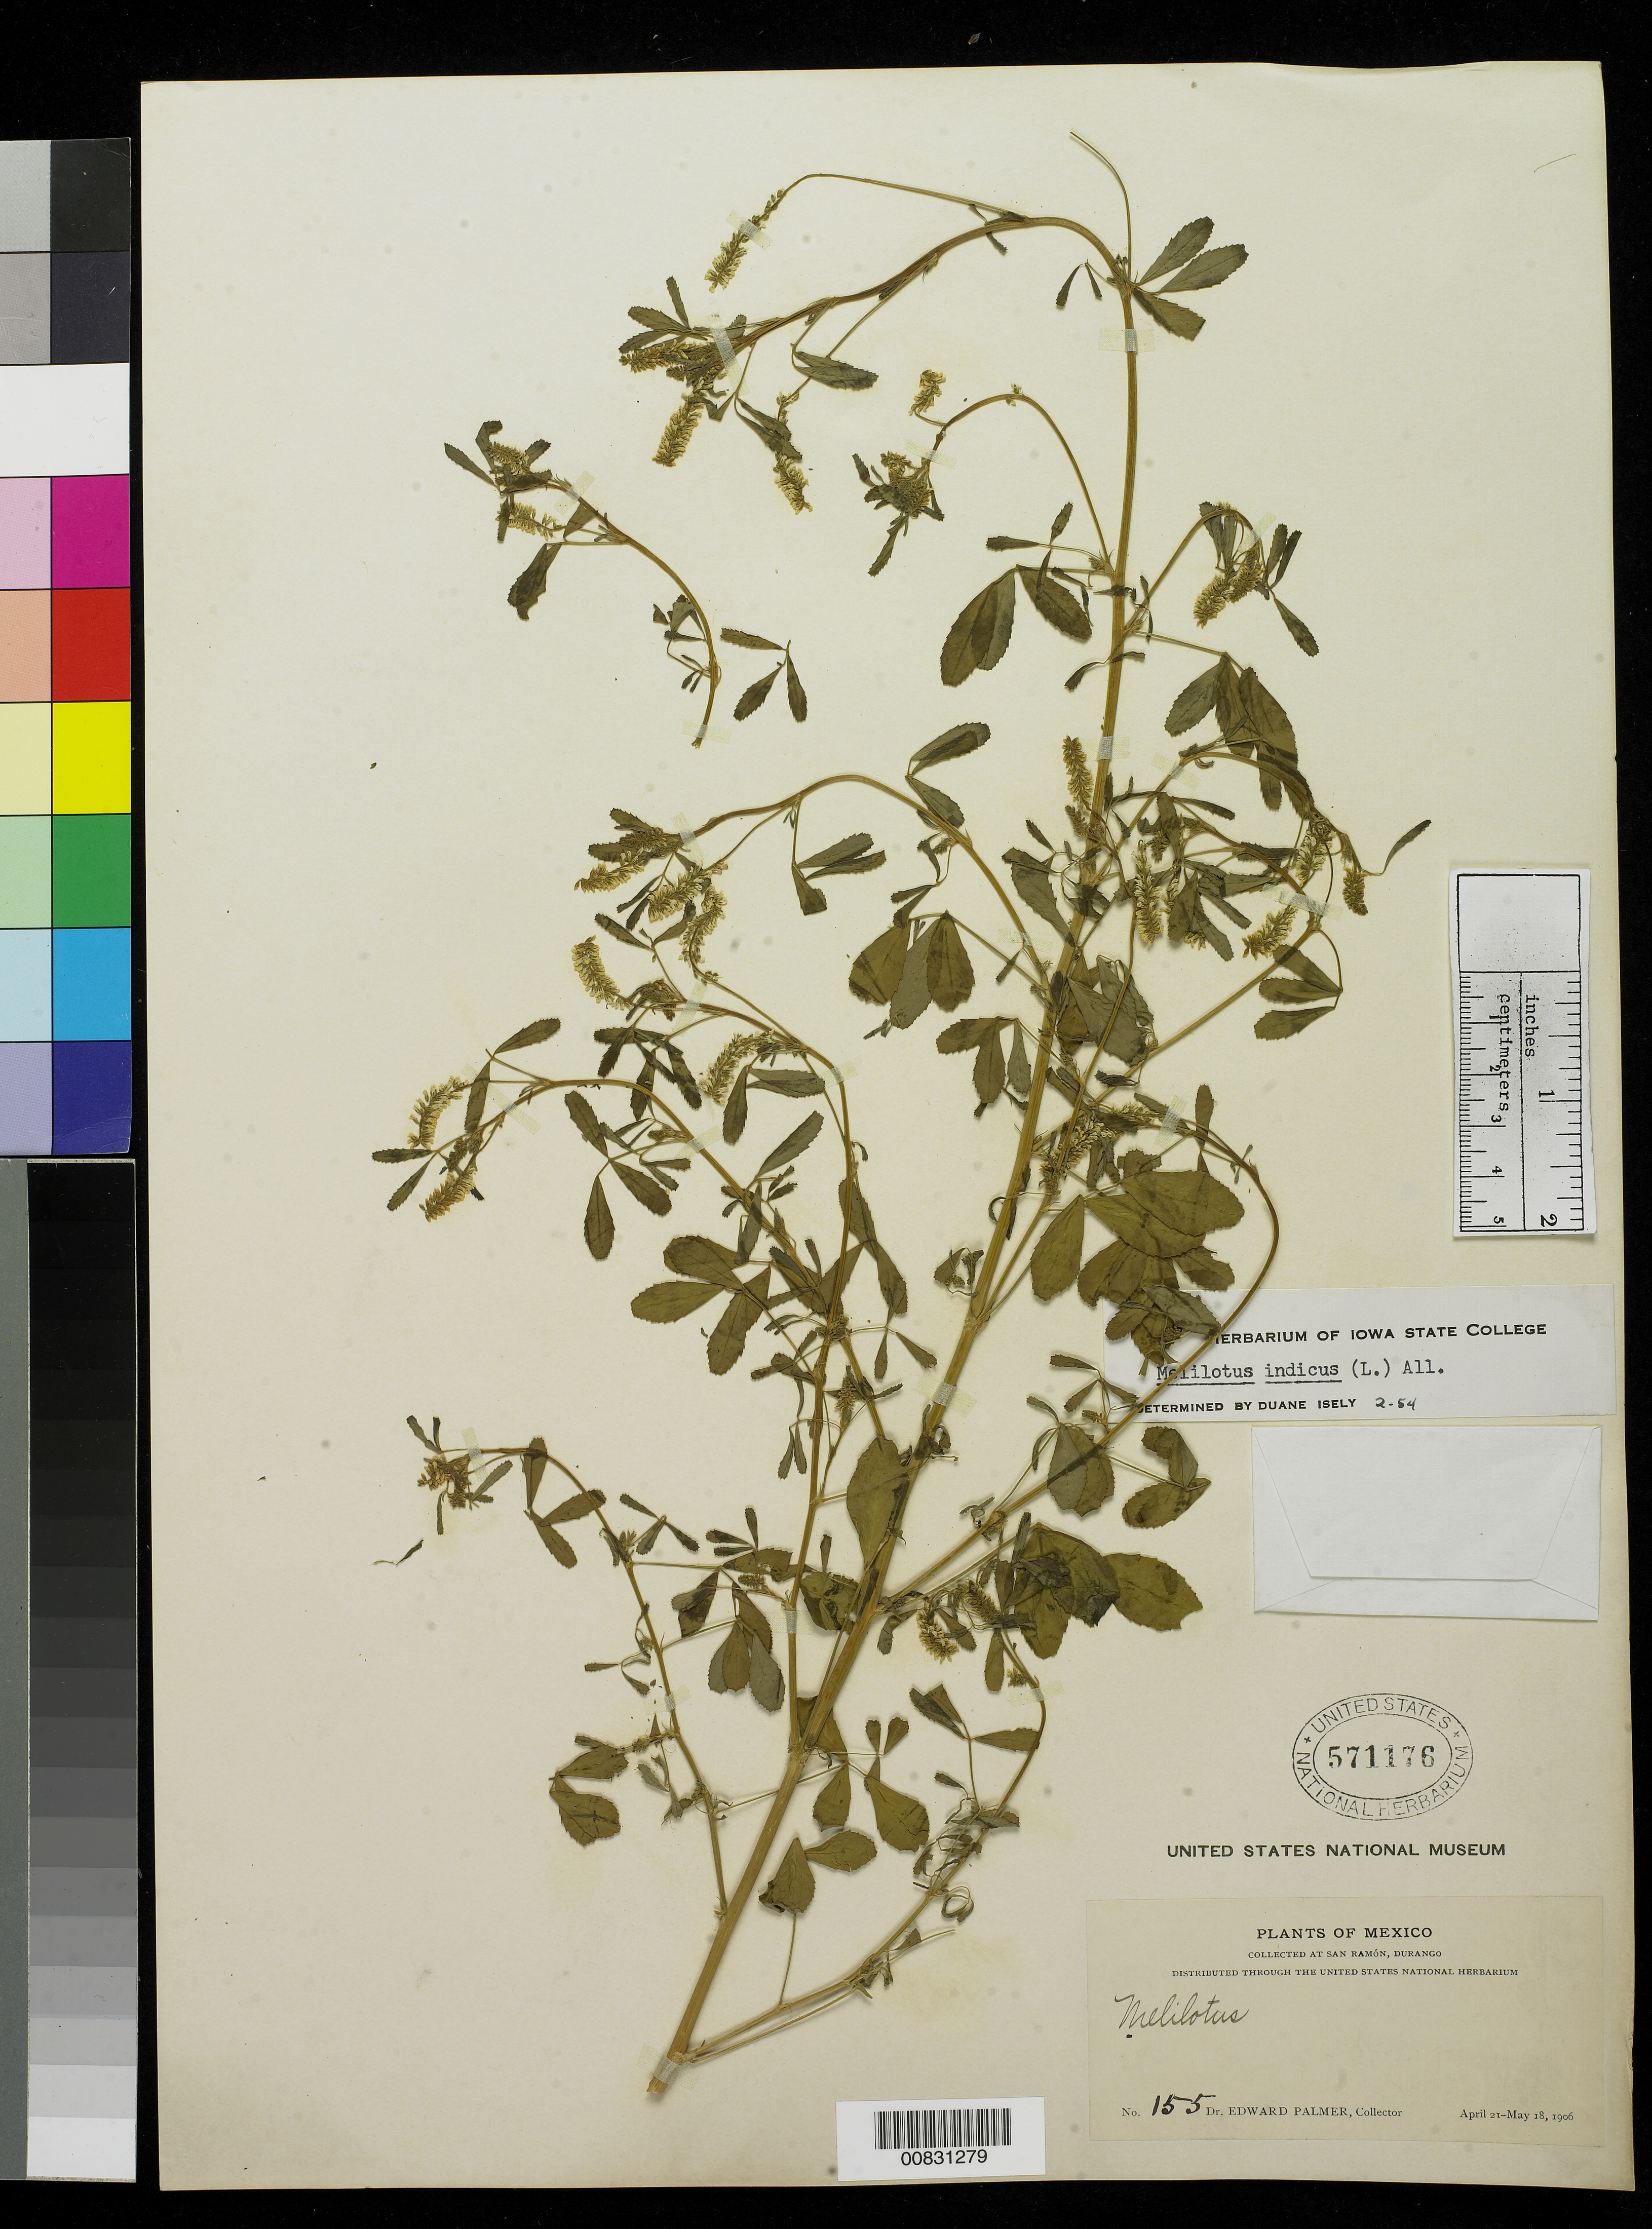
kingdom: Plantae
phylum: Tracheophyta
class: Magnoliopsida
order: Fabales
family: Fabaceae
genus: Melilotus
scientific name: Melilotus indicus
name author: (L.) All.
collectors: E. Palmer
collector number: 155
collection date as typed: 21 Apr 1906 to 18 May 1906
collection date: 1906-04-21/1906-05-18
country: Mexico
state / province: Durango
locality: San Ramón, Durango.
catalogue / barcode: US 571176